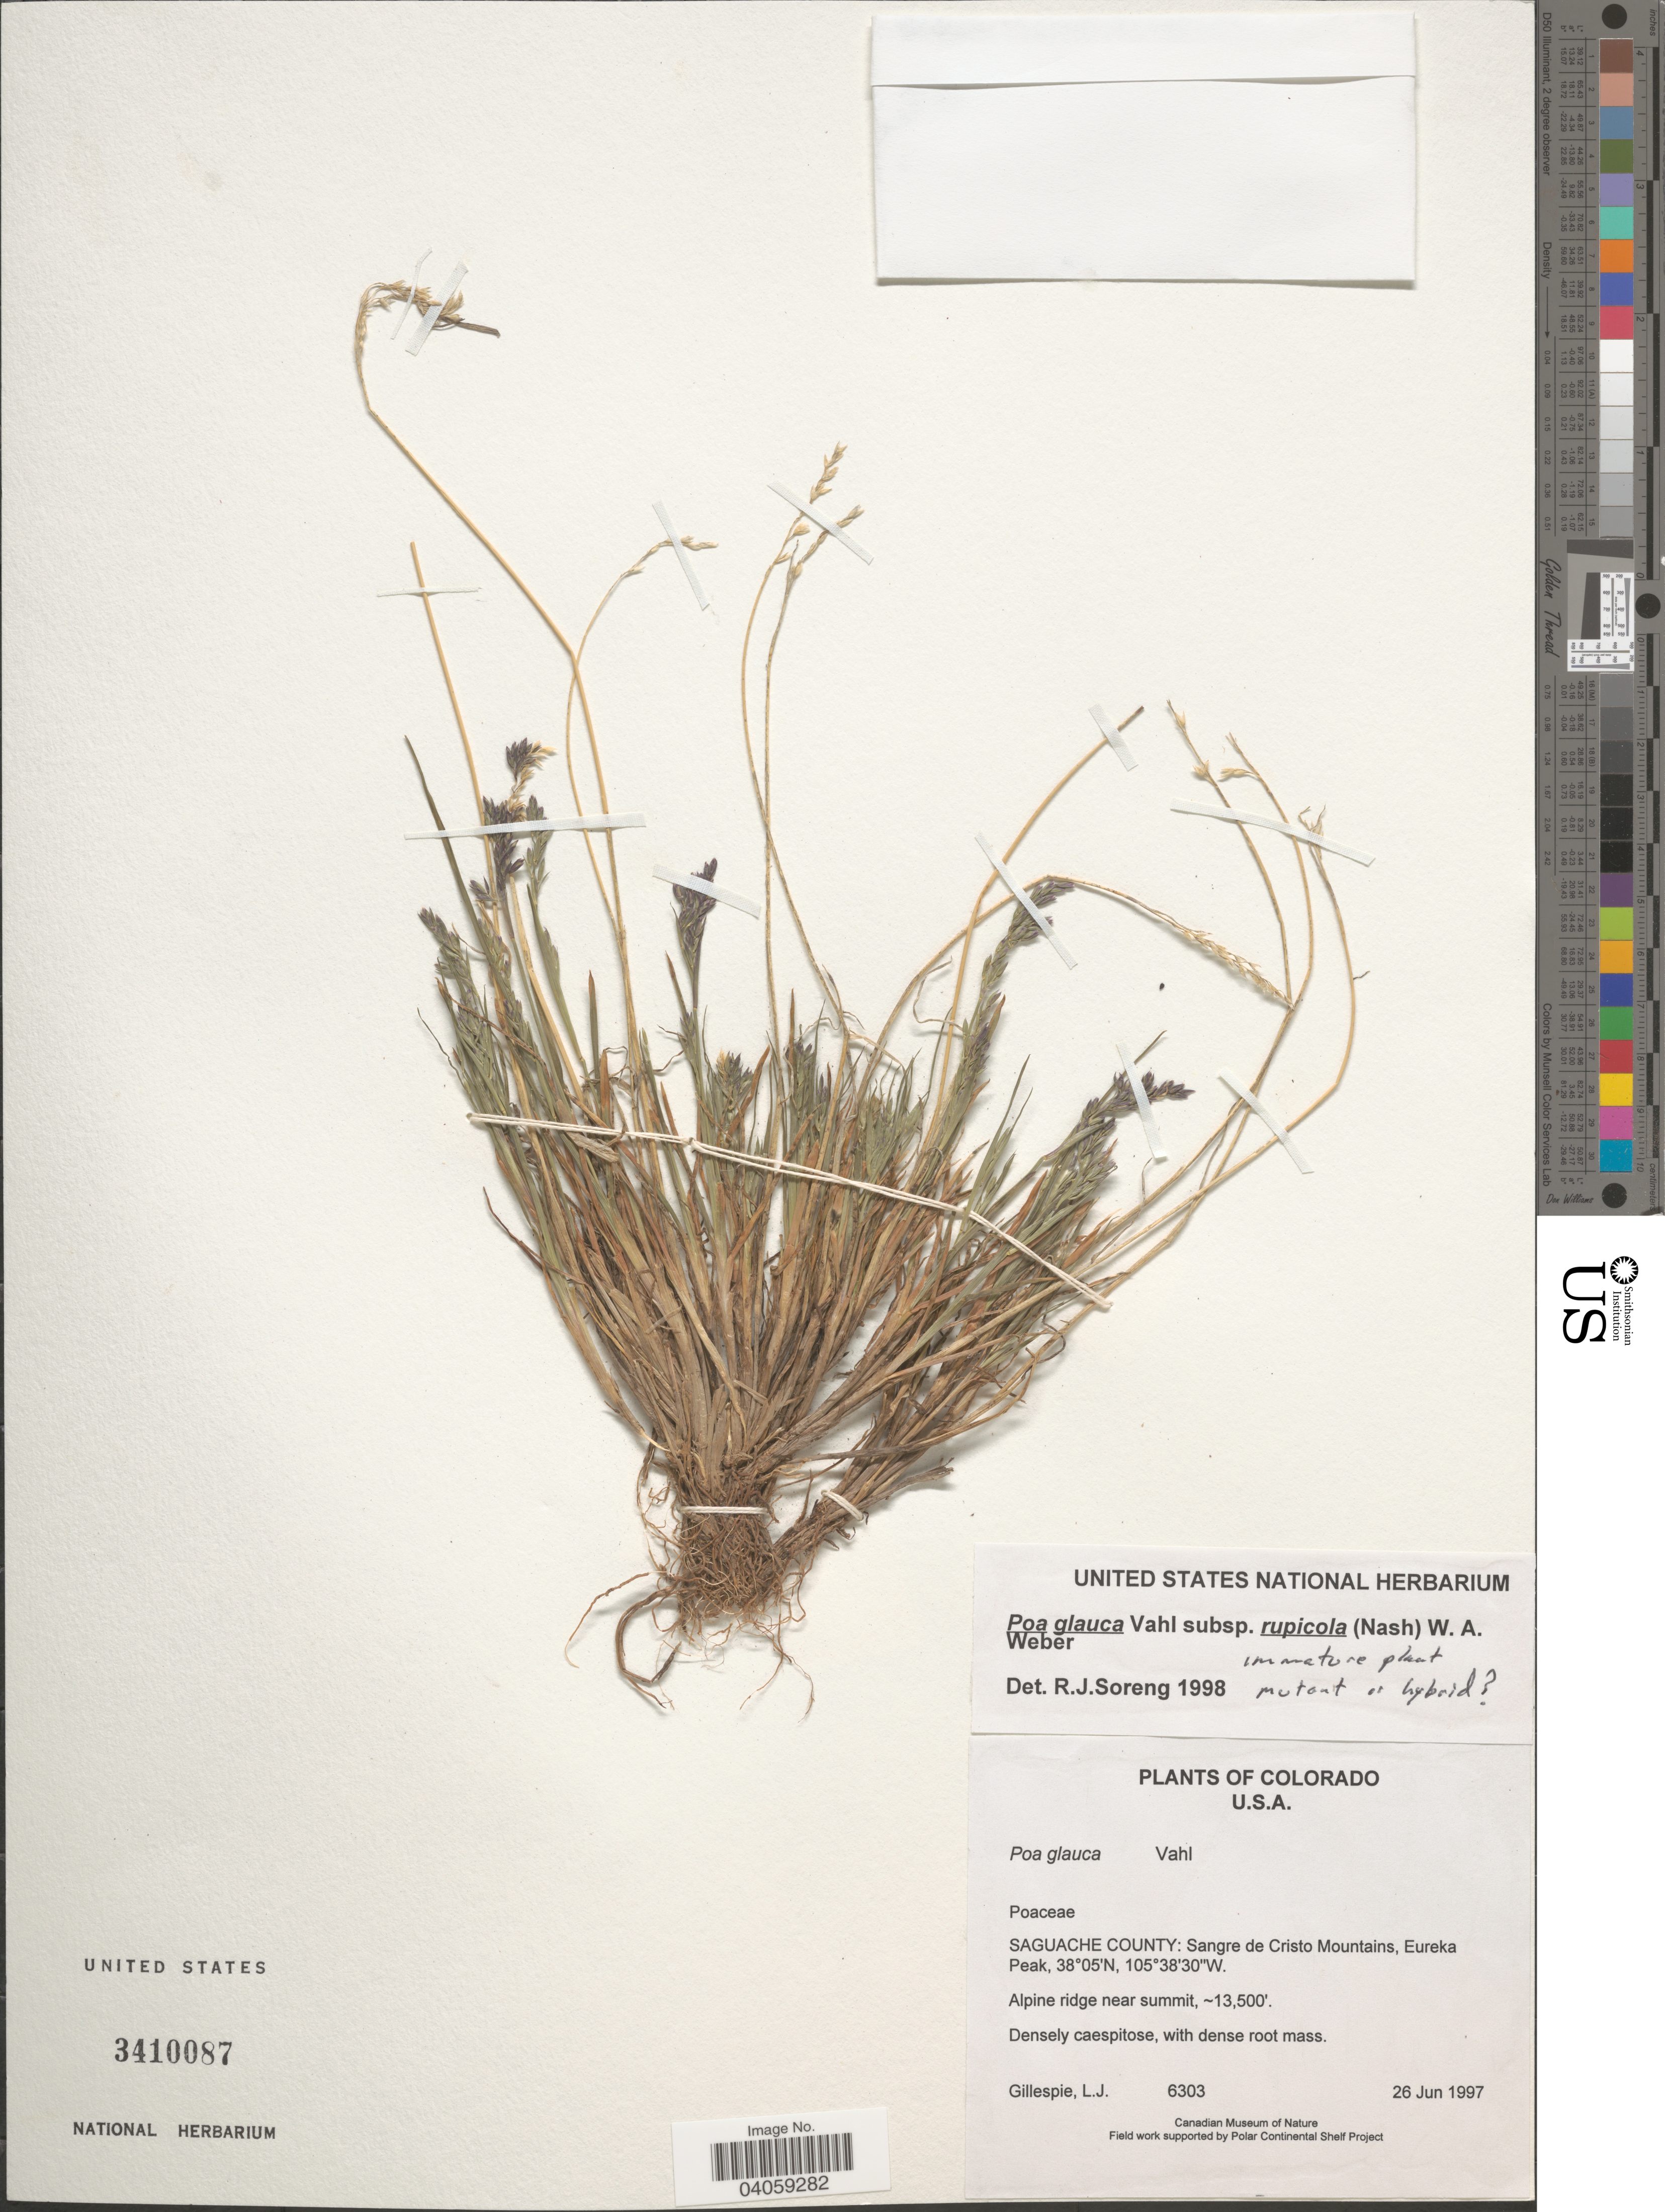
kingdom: Plantae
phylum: Tracheophyta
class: Liliopsida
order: Poales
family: Poaceae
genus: Poa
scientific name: Poa glauca subsp. rupicola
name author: (Nash) W.A. Weber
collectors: L. Gillespie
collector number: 6303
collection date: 1997-06-26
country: United States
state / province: Colorado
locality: Saguache County: Sangre de Cristo Mountains, Eureka Peak. Alpine ridge near summit.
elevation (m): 4115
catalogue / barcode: US 3410087